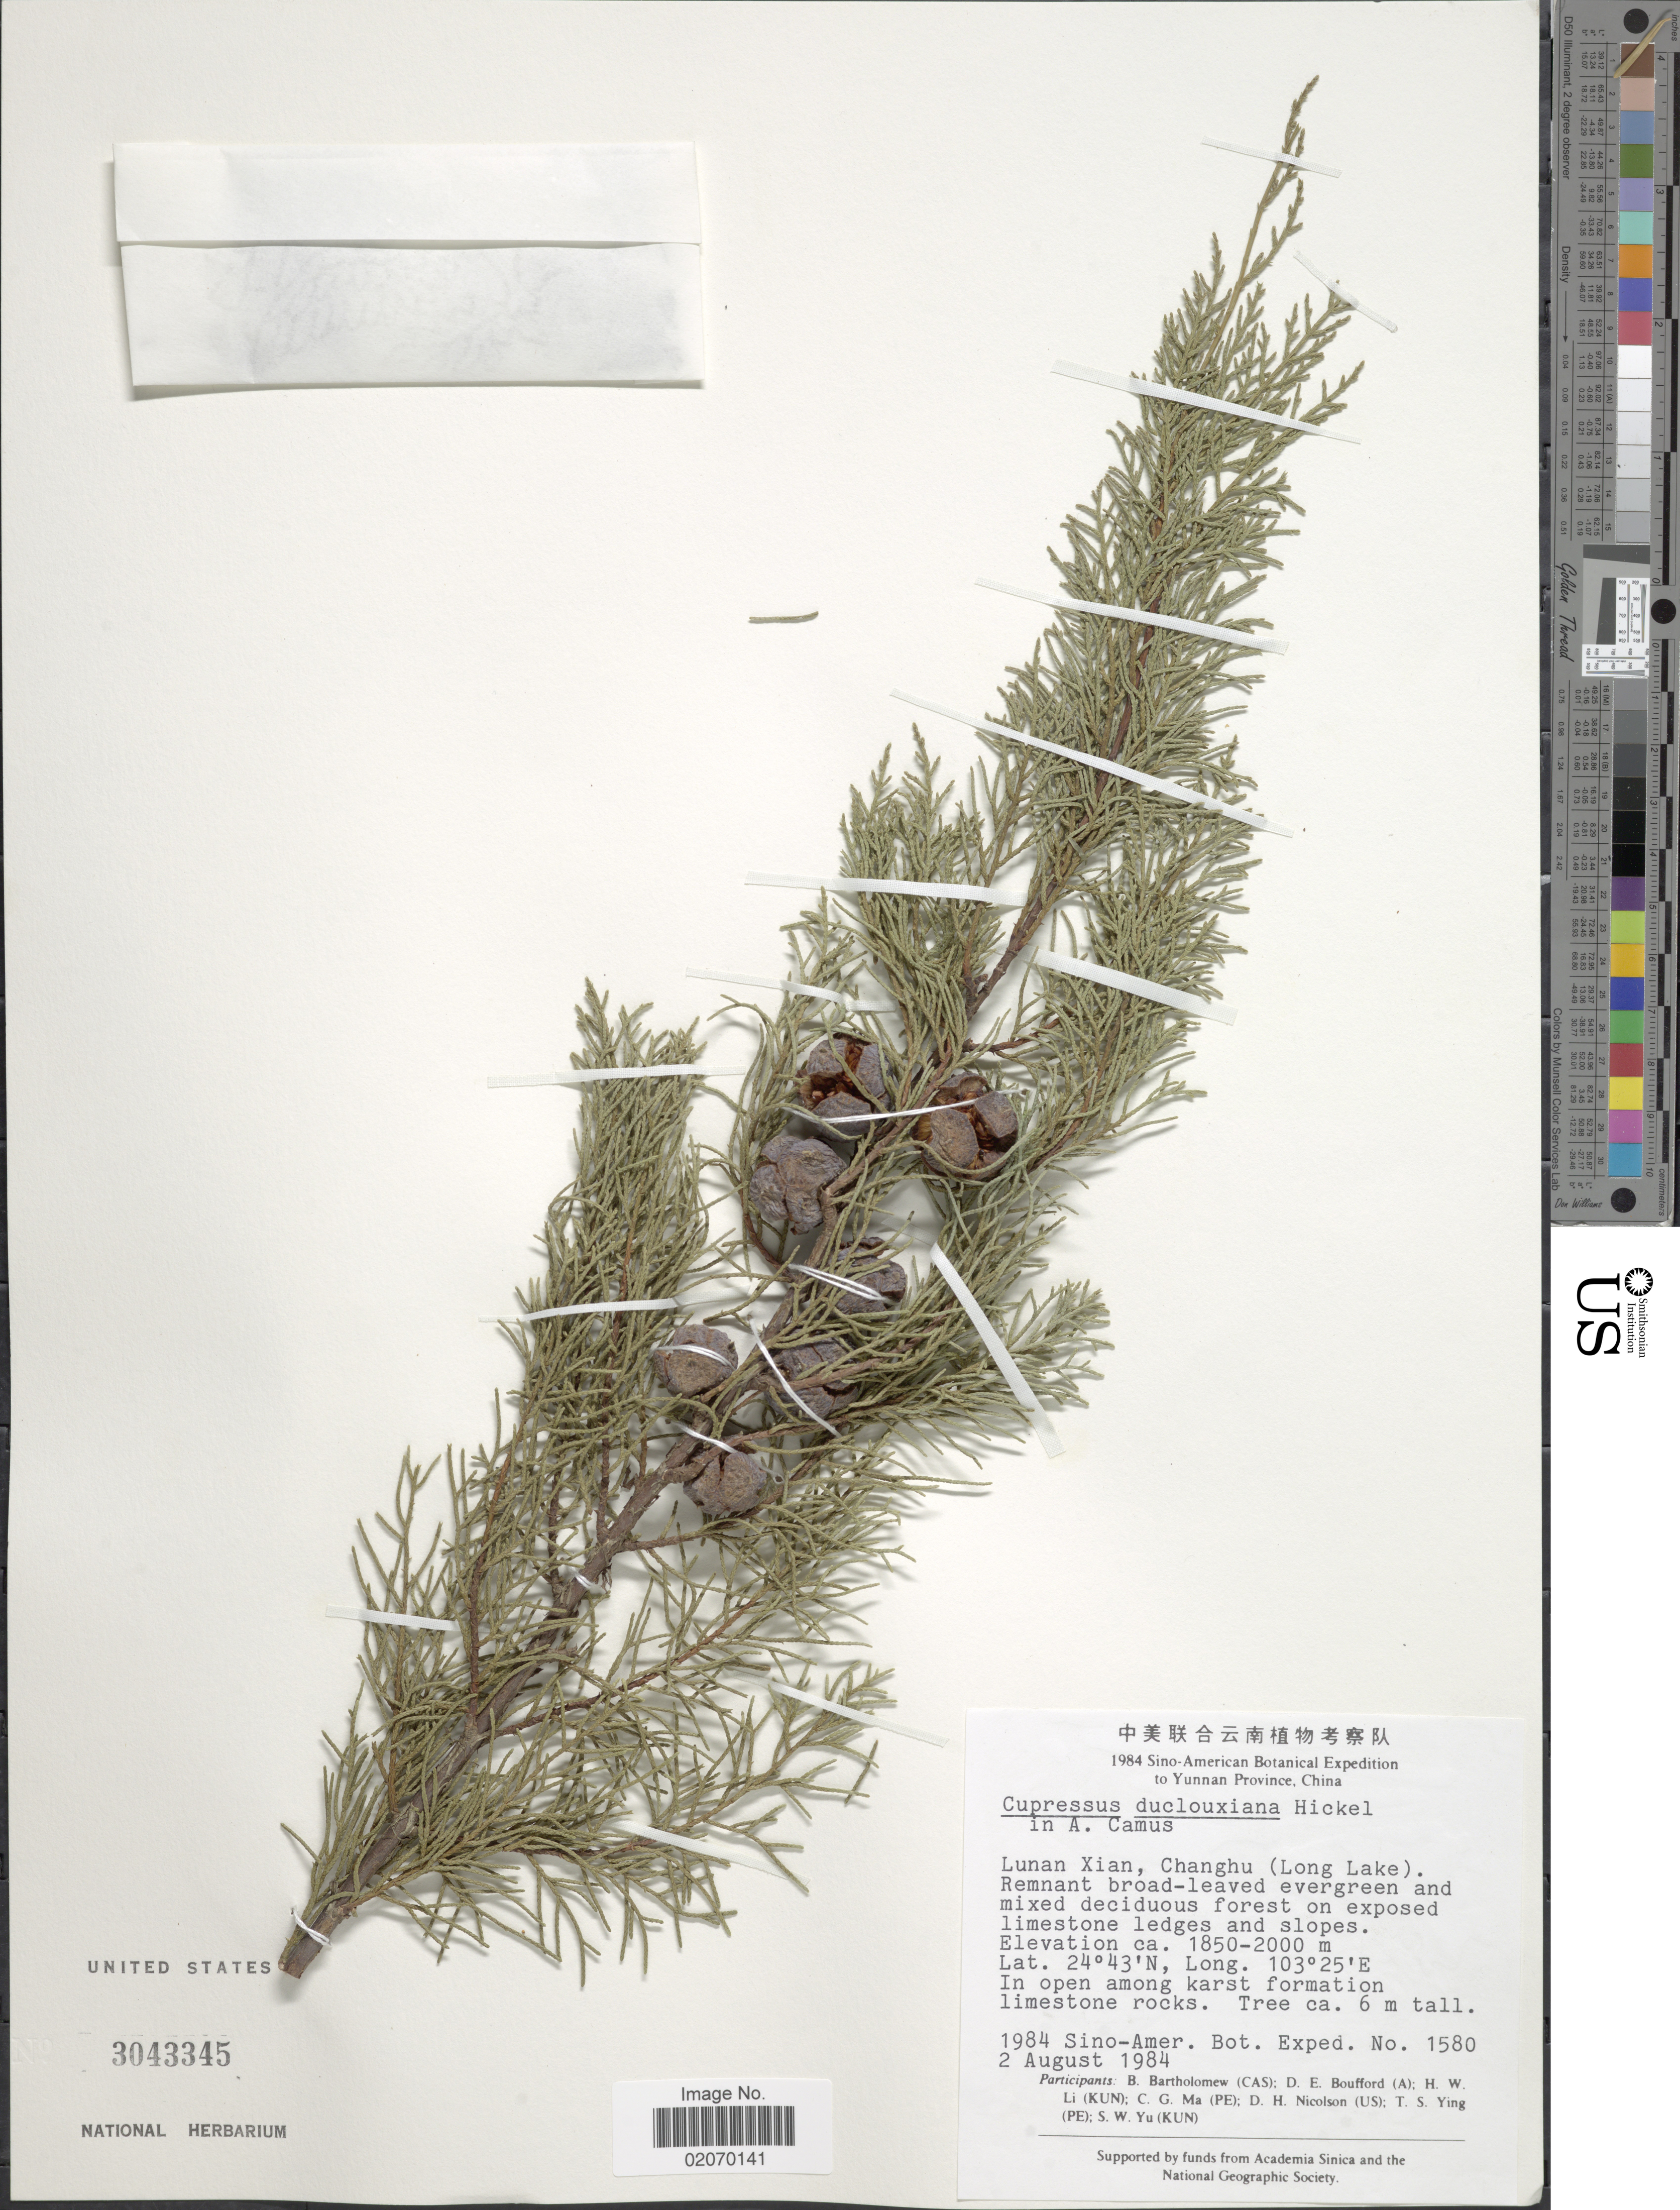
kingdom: Plantae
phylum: Tracheophyta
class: Pinopsida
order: Pinales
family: Cupressaceae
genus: Cupressus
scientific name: Cupressus duclouxiana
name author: Hickel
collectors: Sino-Amer. Bot. Exped. 1984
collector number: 1580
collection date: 1984-08-02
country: China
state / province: Yunnan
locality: Lunan Xian, Changhu (Long Lake)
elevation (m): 1850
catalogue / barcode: US 3043345